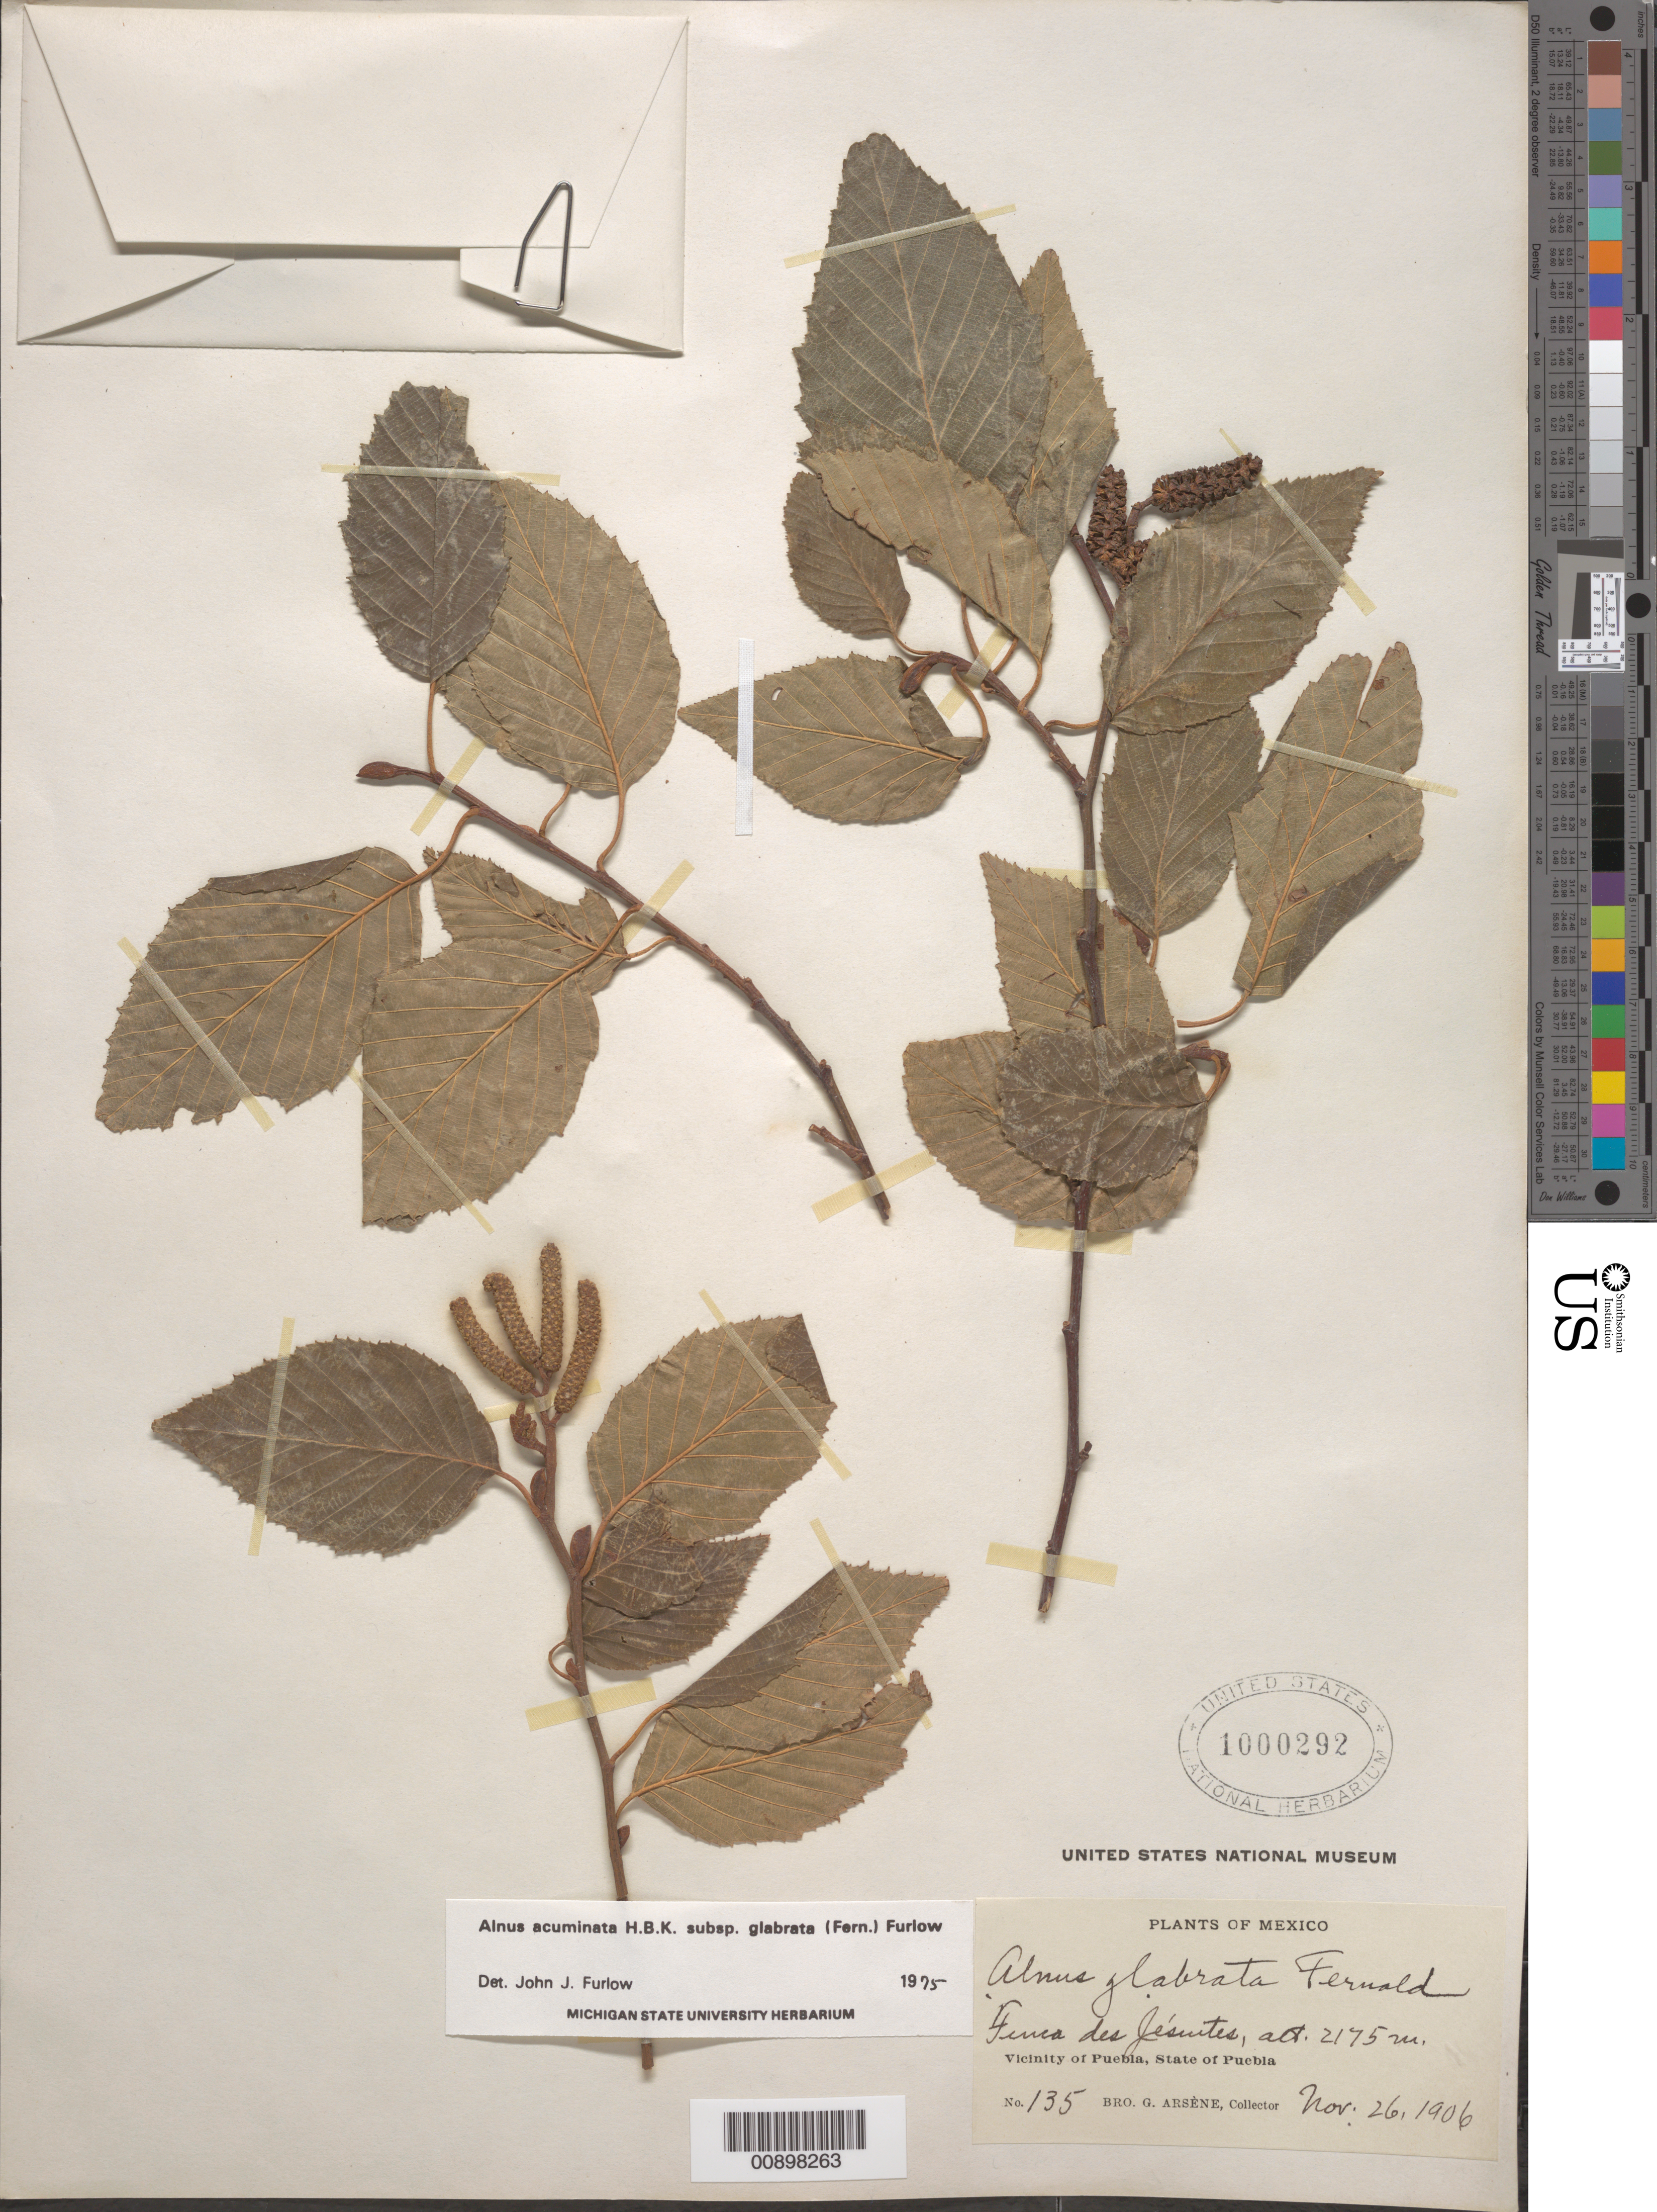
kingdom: Plantae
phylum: Tracheophyta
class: Magnoliopsida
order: Fagales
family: Betulaceae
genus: Alnus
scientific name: Alnus acuminata subsp. glabrata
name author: (Fernald) Furlow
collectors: Bro. G. Arsène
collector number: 135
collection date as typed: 26 Nov 1906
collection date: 1906-11-26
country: Mexico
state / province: Puebla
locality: Finca des Jésuites. Vicinity of Puebla, State of Puebla.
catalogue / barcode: US 1000292